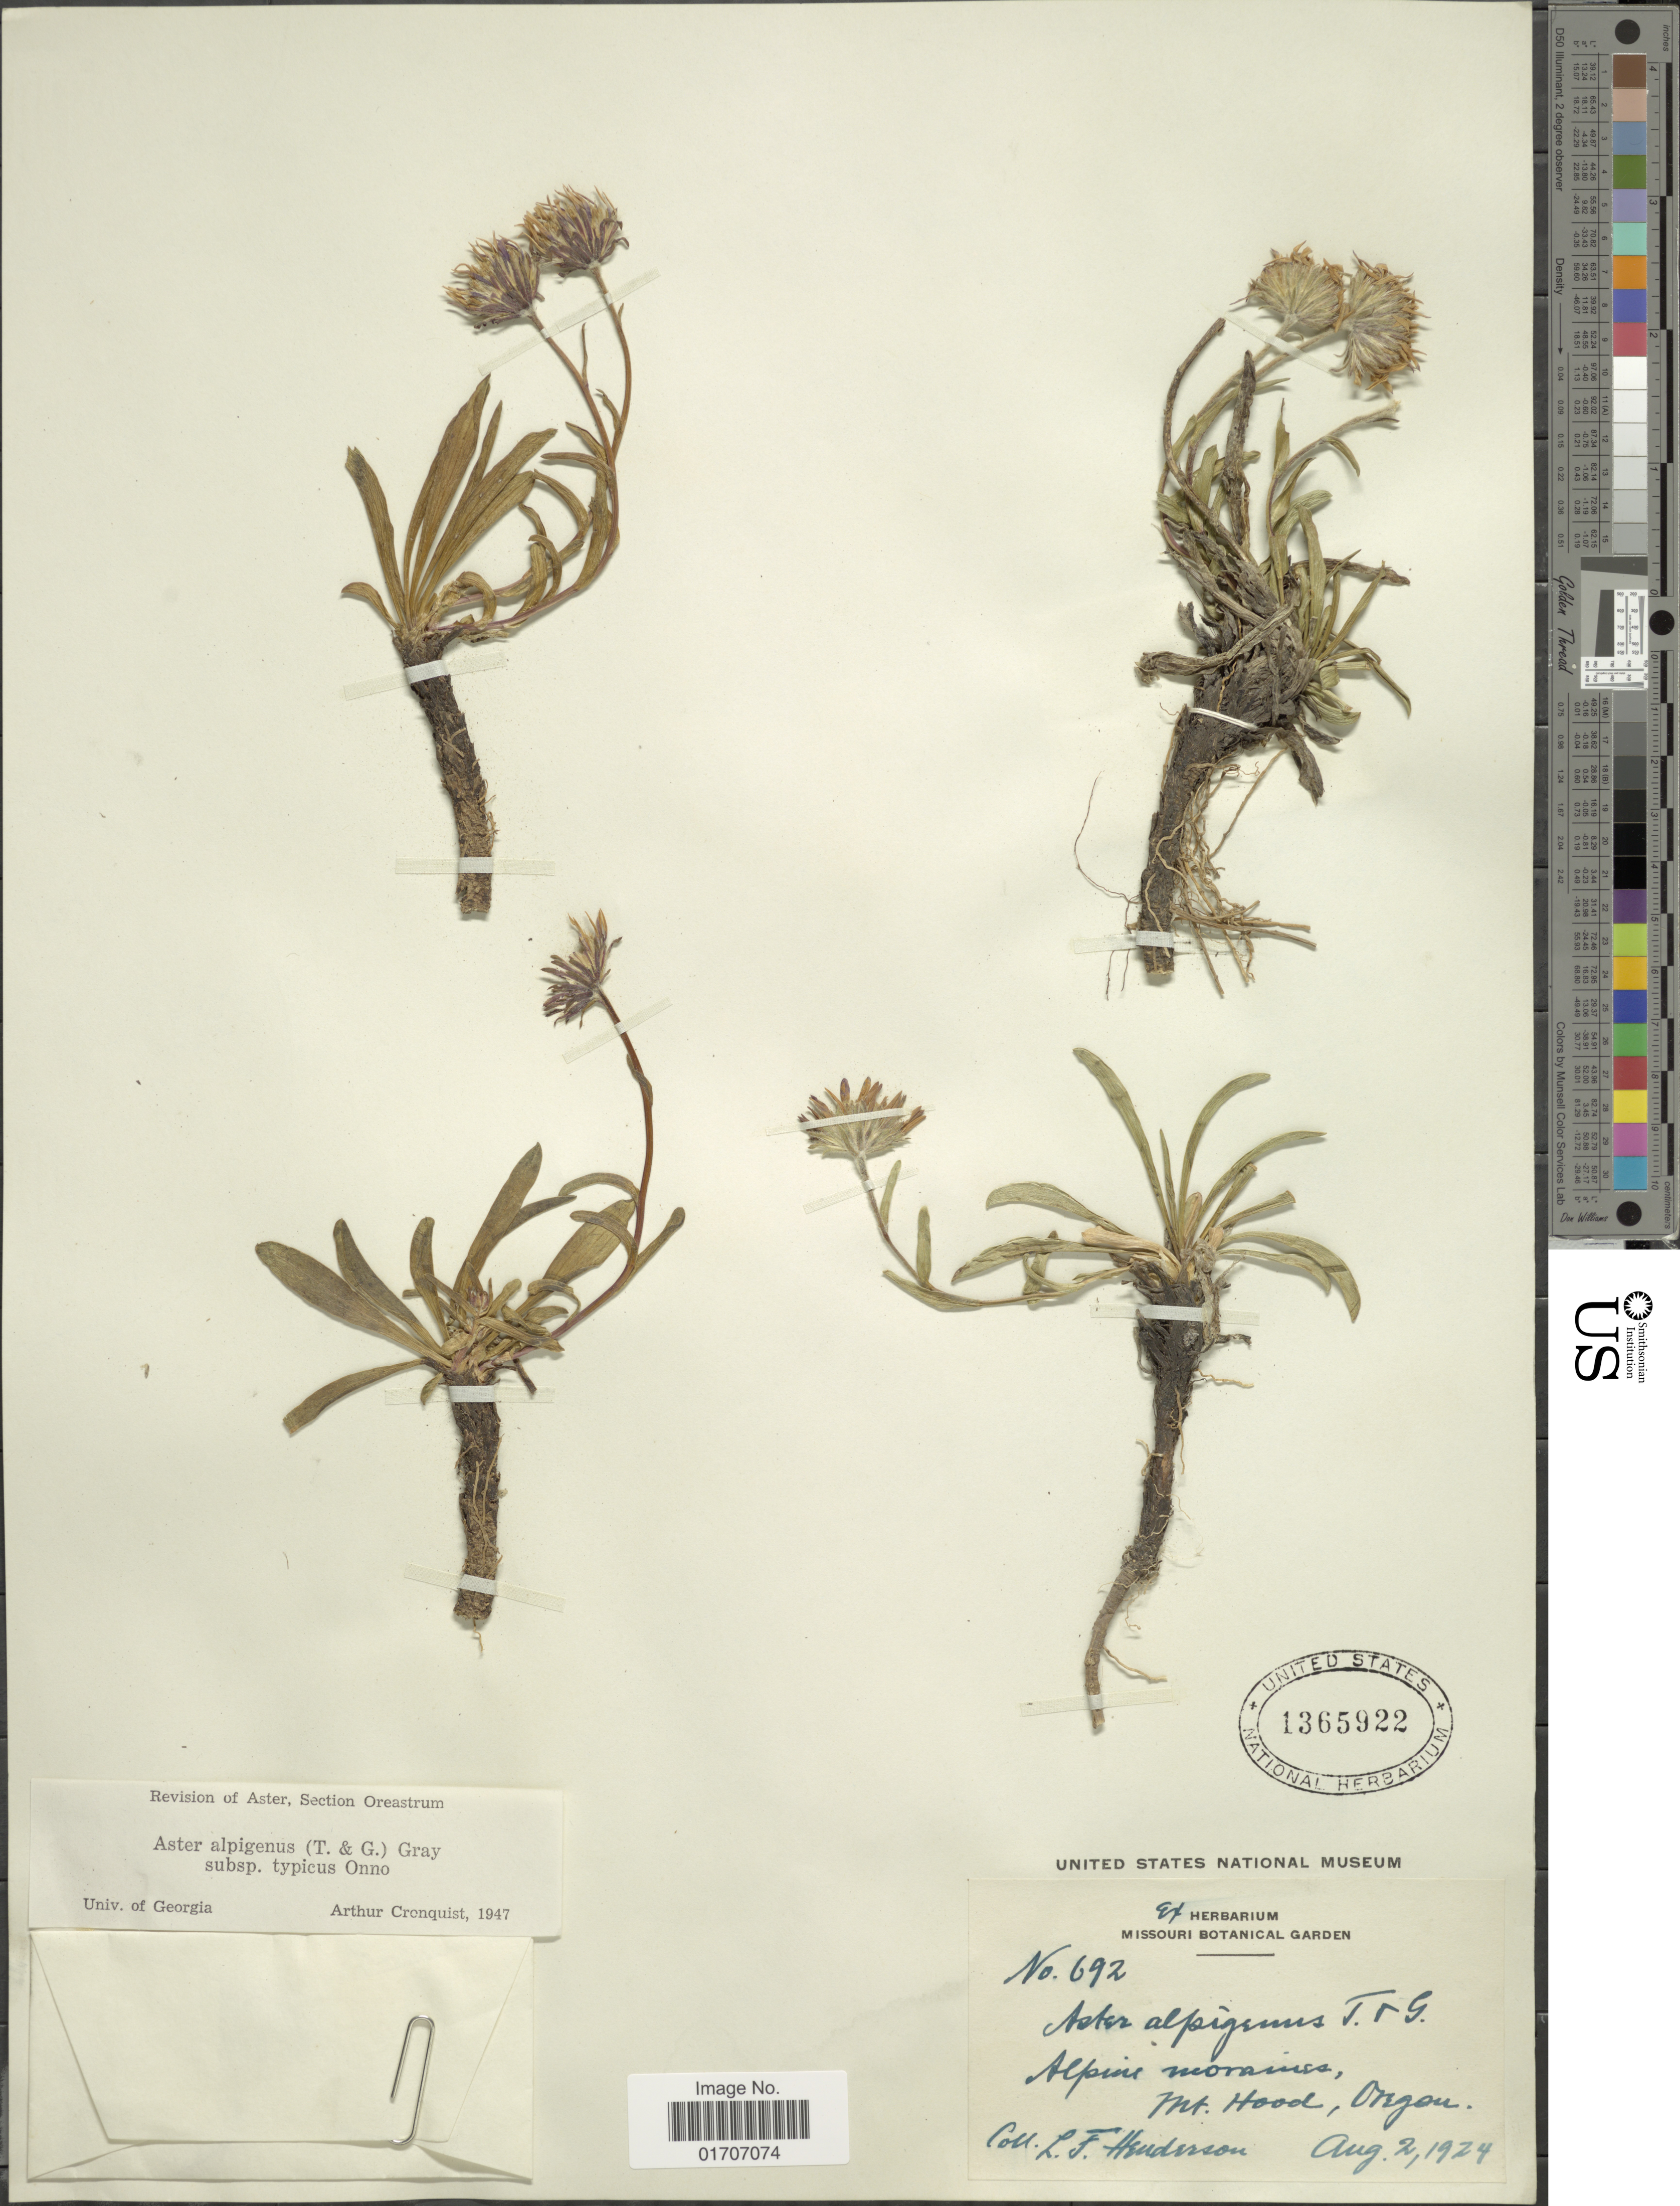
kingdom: Plantae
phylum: Tracheophyta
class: Magnoliopsida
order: Asterales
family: Asteraceae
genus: Oreostemma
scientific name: Oreostemma alpigenum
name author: (Torr. & A. Gray) Greene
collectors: L. Henderson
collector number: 692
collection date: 1924-08-02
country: United States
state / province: Oregon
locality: Alpine moraines, Mt. Hood, Oregon.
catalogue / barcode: US 1365922